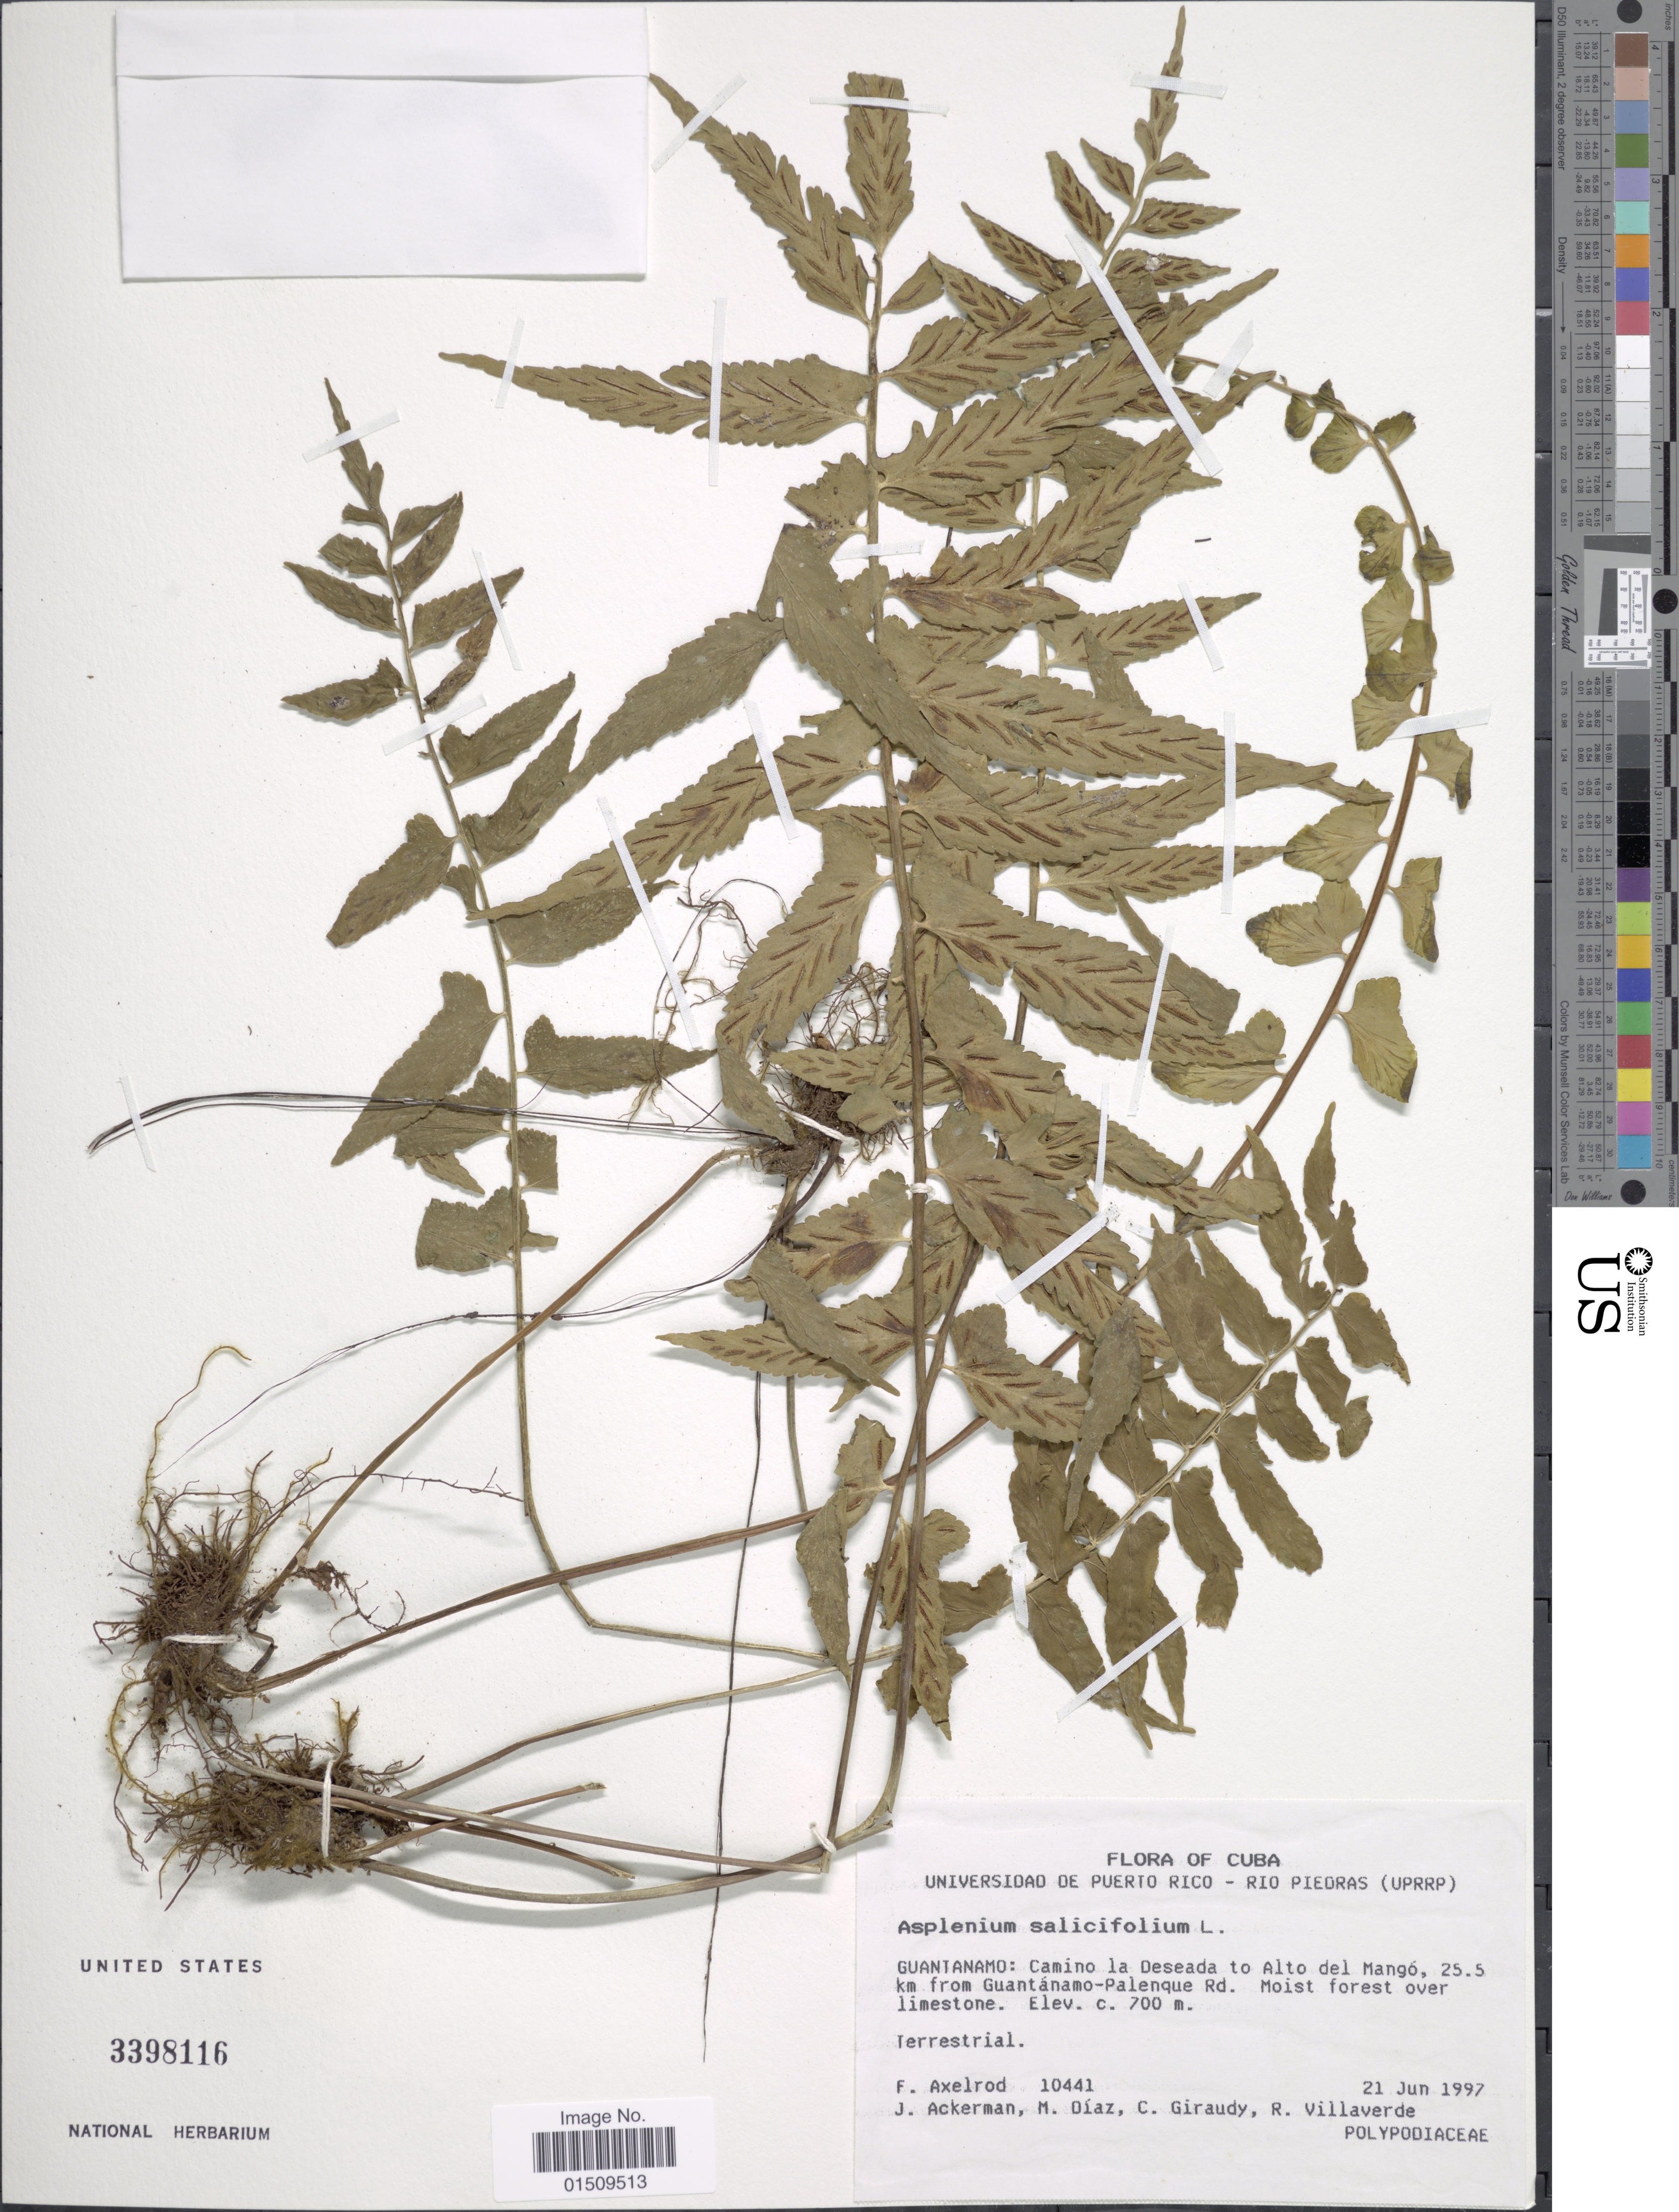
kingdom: Plantae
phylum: Tracheophyta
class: Polypodiopsida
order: Polypodiales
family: Aspleniaceae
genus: Asplenium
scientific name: Asplenium salicifolium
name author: L.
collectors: A. Axelrod, J. Ackerman, M. Diaz, C. Giraudy & R. Villaverde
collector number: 10441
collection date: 1997-06-21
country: Cuba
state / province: Guantánamo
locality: Cuba, Camino la Deseada to Alto del mango, 25.5 km from Guatanamo-Palenque Rd.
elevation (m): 700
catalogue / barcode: US 3398116